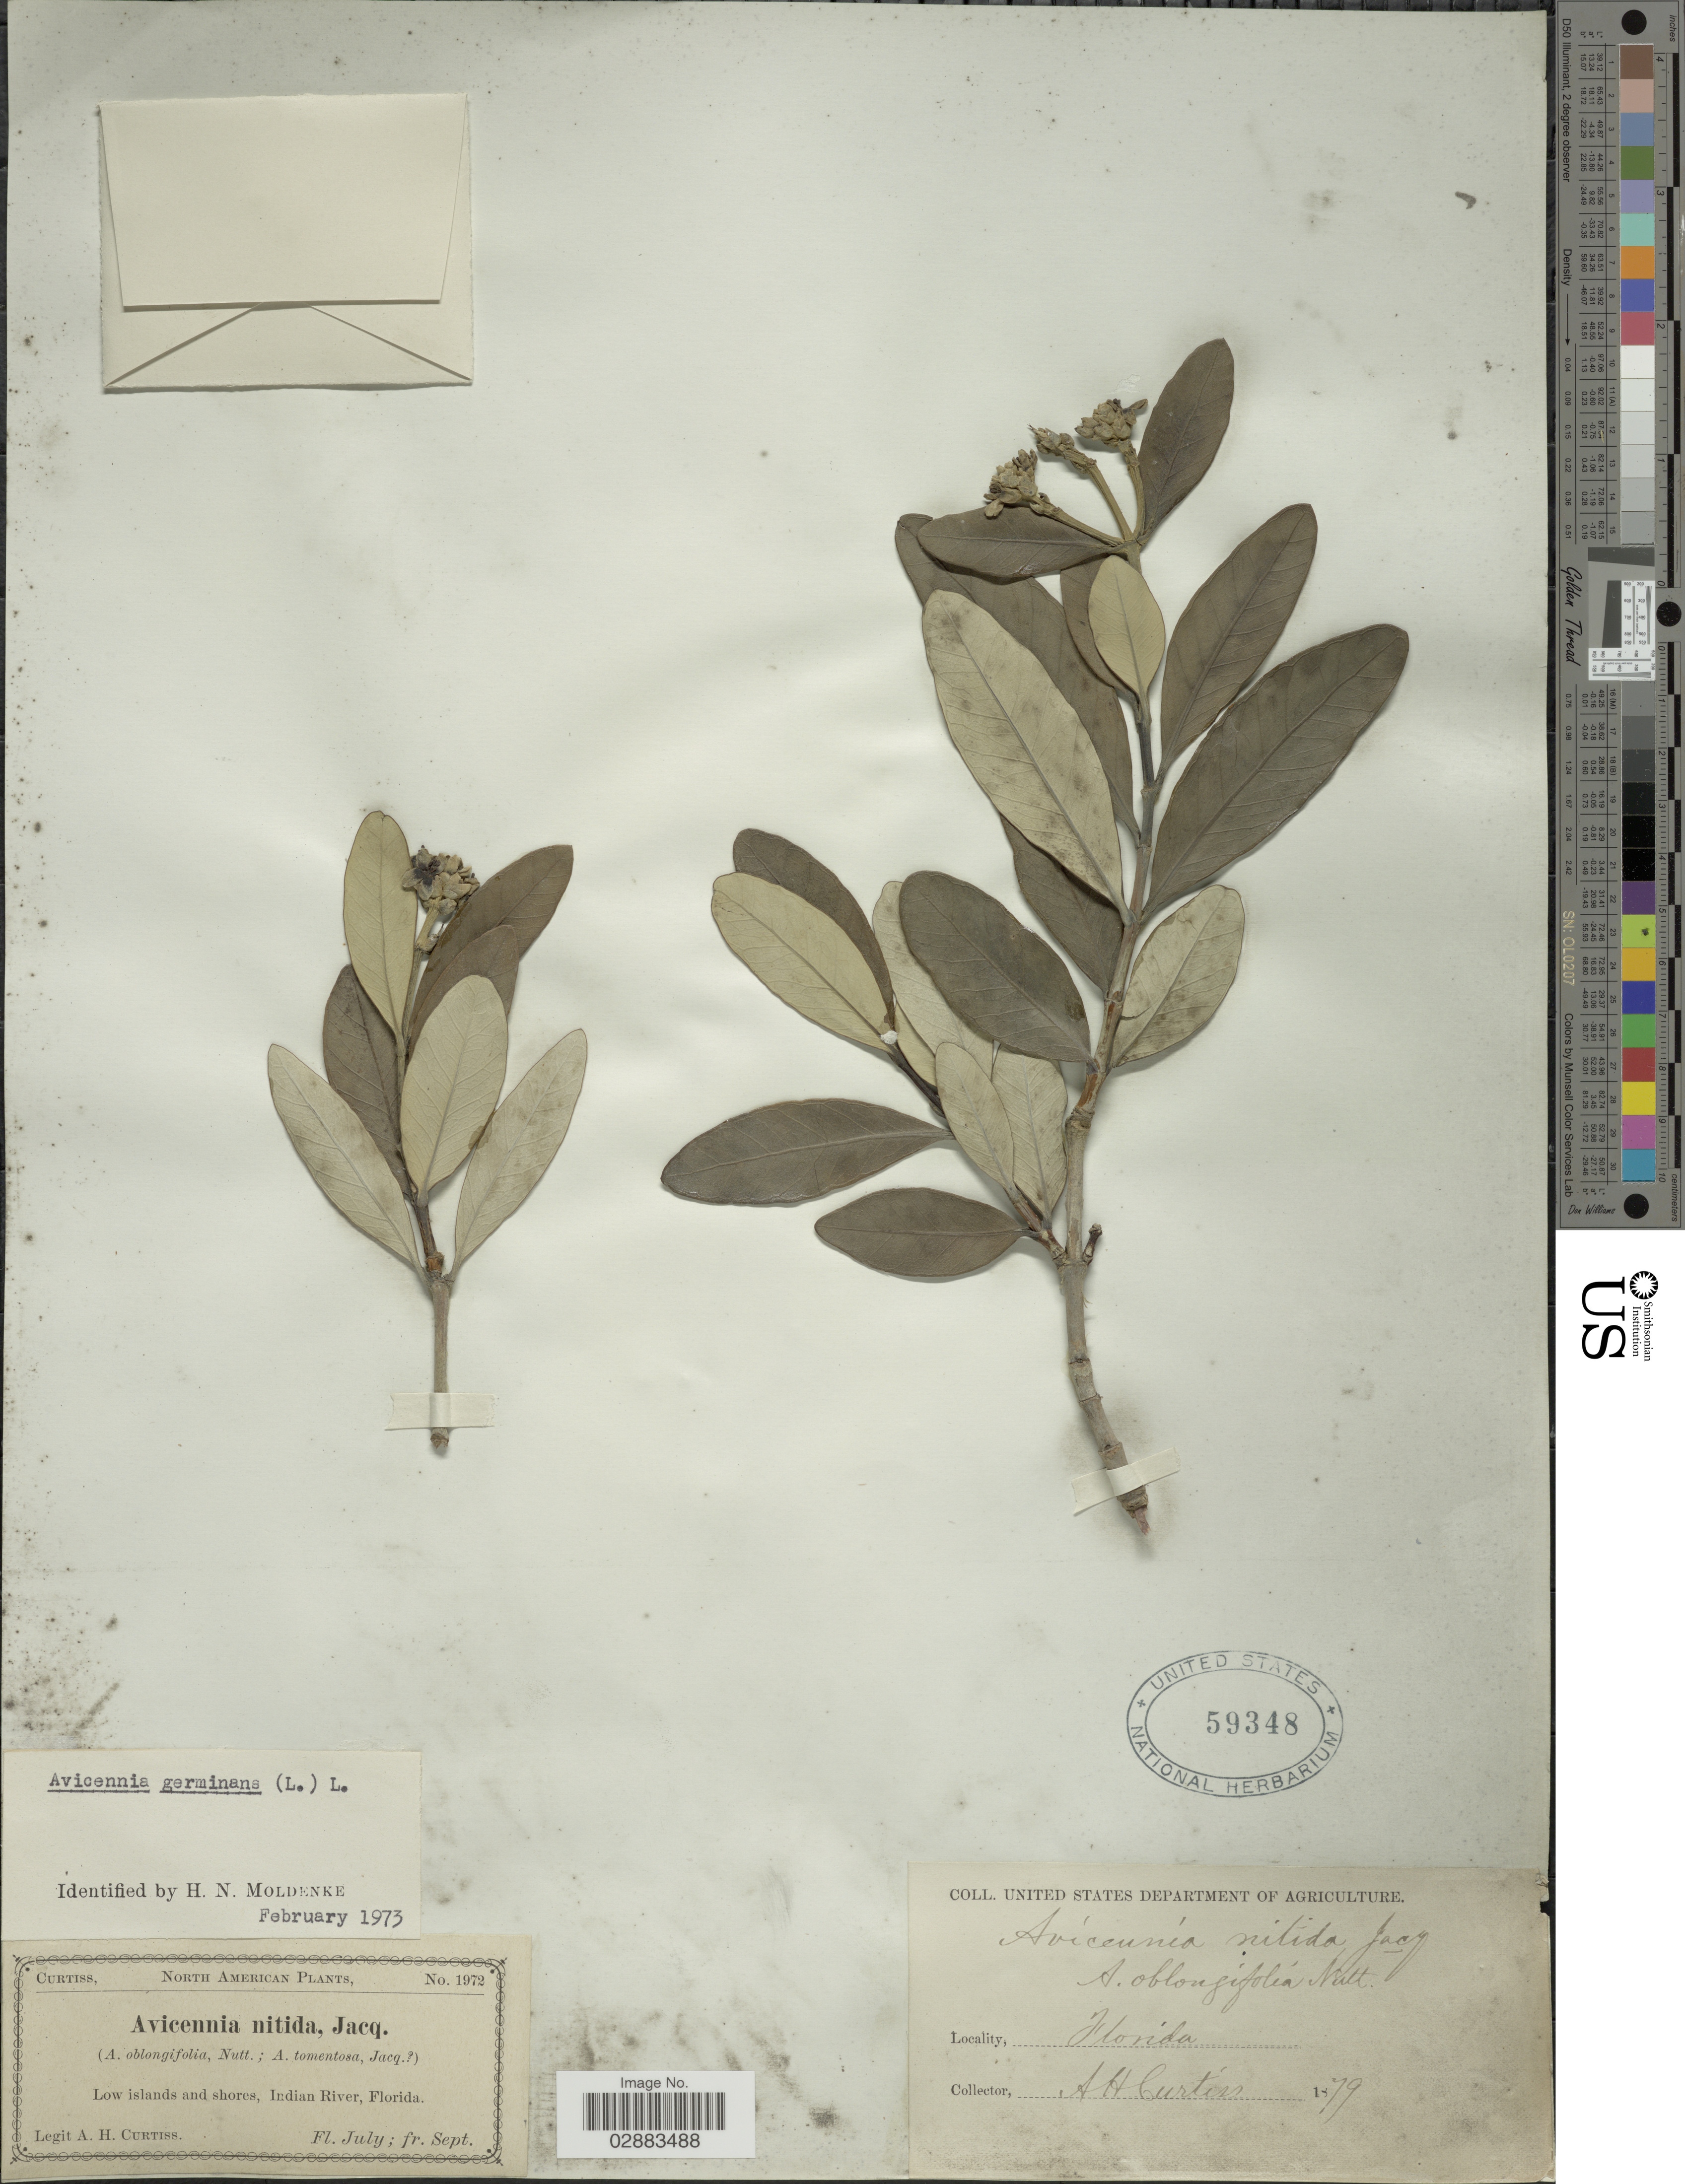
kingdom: Plantae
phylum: Tracheophyta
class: Magnoliopsida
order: Lamiales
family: Acanthaceae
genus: Avicennia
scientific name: Avicennia germinans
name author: (L.) L.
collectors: A. H. Curtiss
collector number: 1972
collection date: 1879-07/1879-09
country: United States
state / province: Florida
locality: Low islands and shores, Indian River.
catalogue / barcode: US 59348